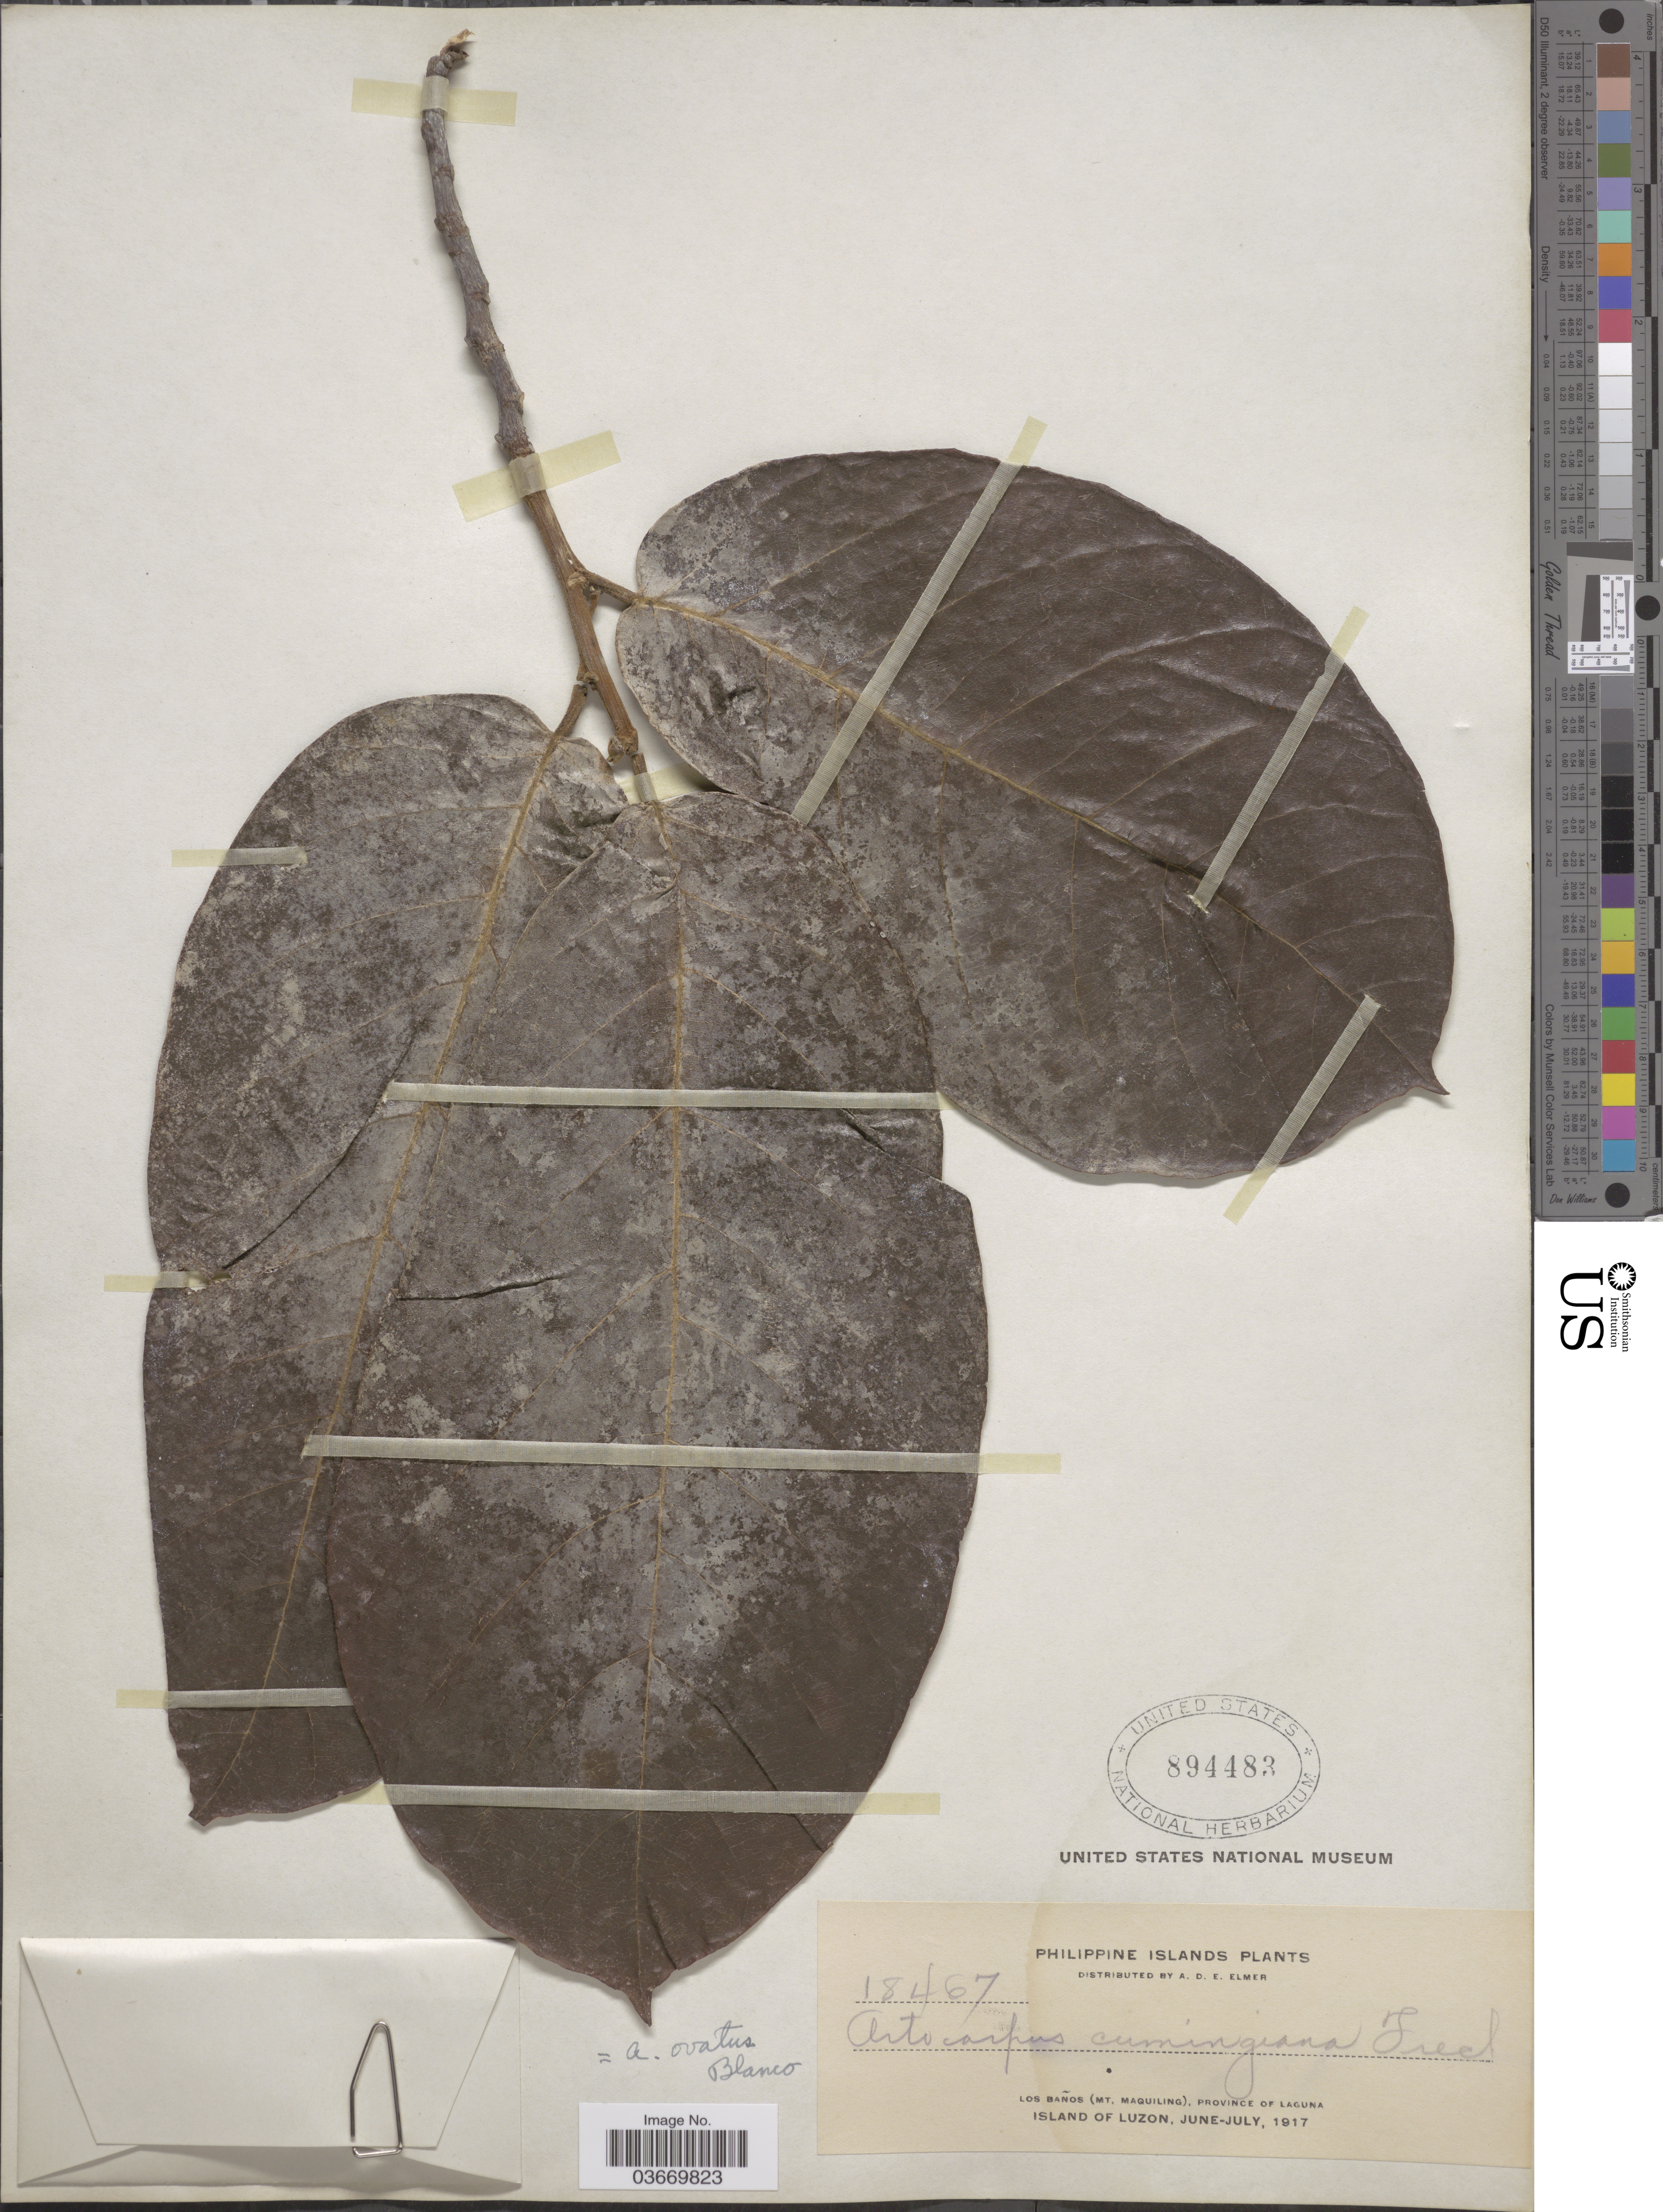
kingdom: Plantae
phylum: Tracheophyta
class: Magnoliopsida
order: Rosales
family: Moraceae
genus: Artocarpus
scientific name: Artocarpus ovatus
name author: Blanco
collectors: A. D. E. Elmer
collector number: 18467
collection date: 1917-06/1917-07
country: Philippines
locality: Philippine Islands. Los Baños (Mt. Maquiling), Province of Laguna. Island of Luzon.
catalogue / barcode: US 894483